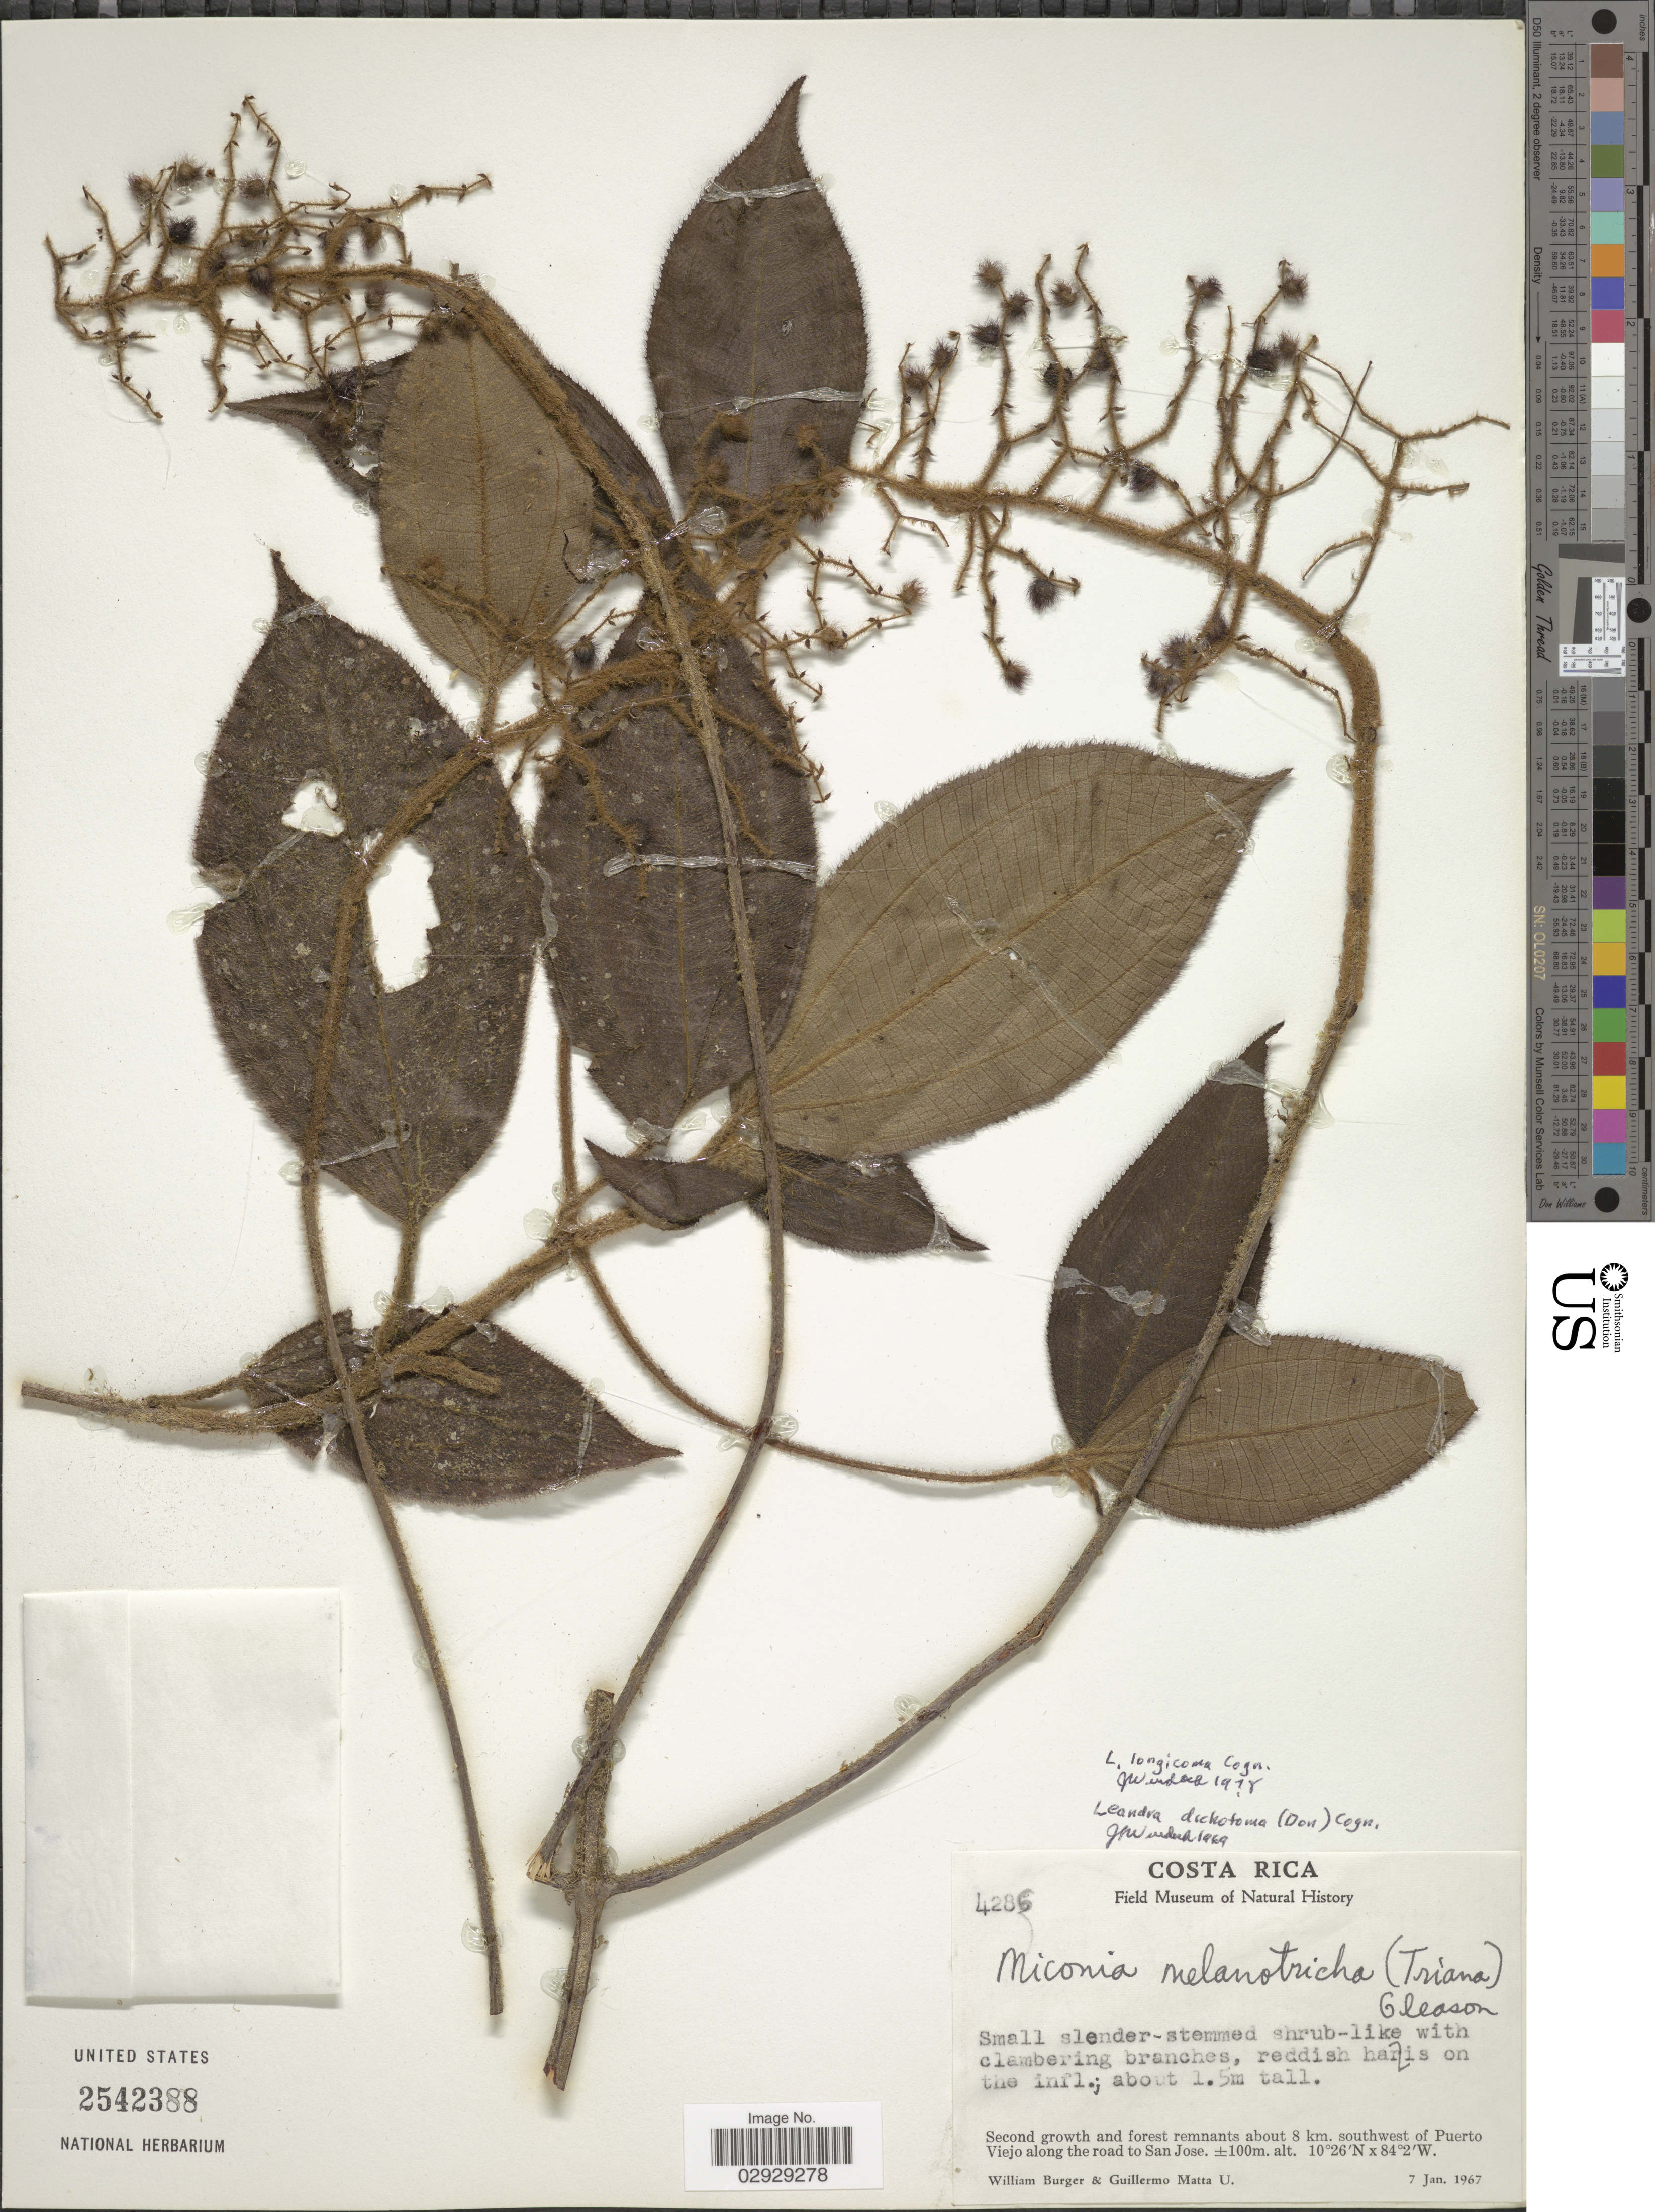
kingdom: Plantae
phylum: Tracheophyta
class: Magnoliopsida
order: Myrtales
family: Melastomataceae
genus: Leandra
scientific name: Leandra longicoma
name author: Cogn.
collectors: W. Burger & G. Matta U.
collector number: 4286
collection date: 1967-01-07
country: Costa Rica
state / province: San José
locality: Second growth and forest remnants about 8 km. southwest of Puerto Viejo along the road to San Jose.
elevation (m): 100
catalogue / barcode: US 2542388